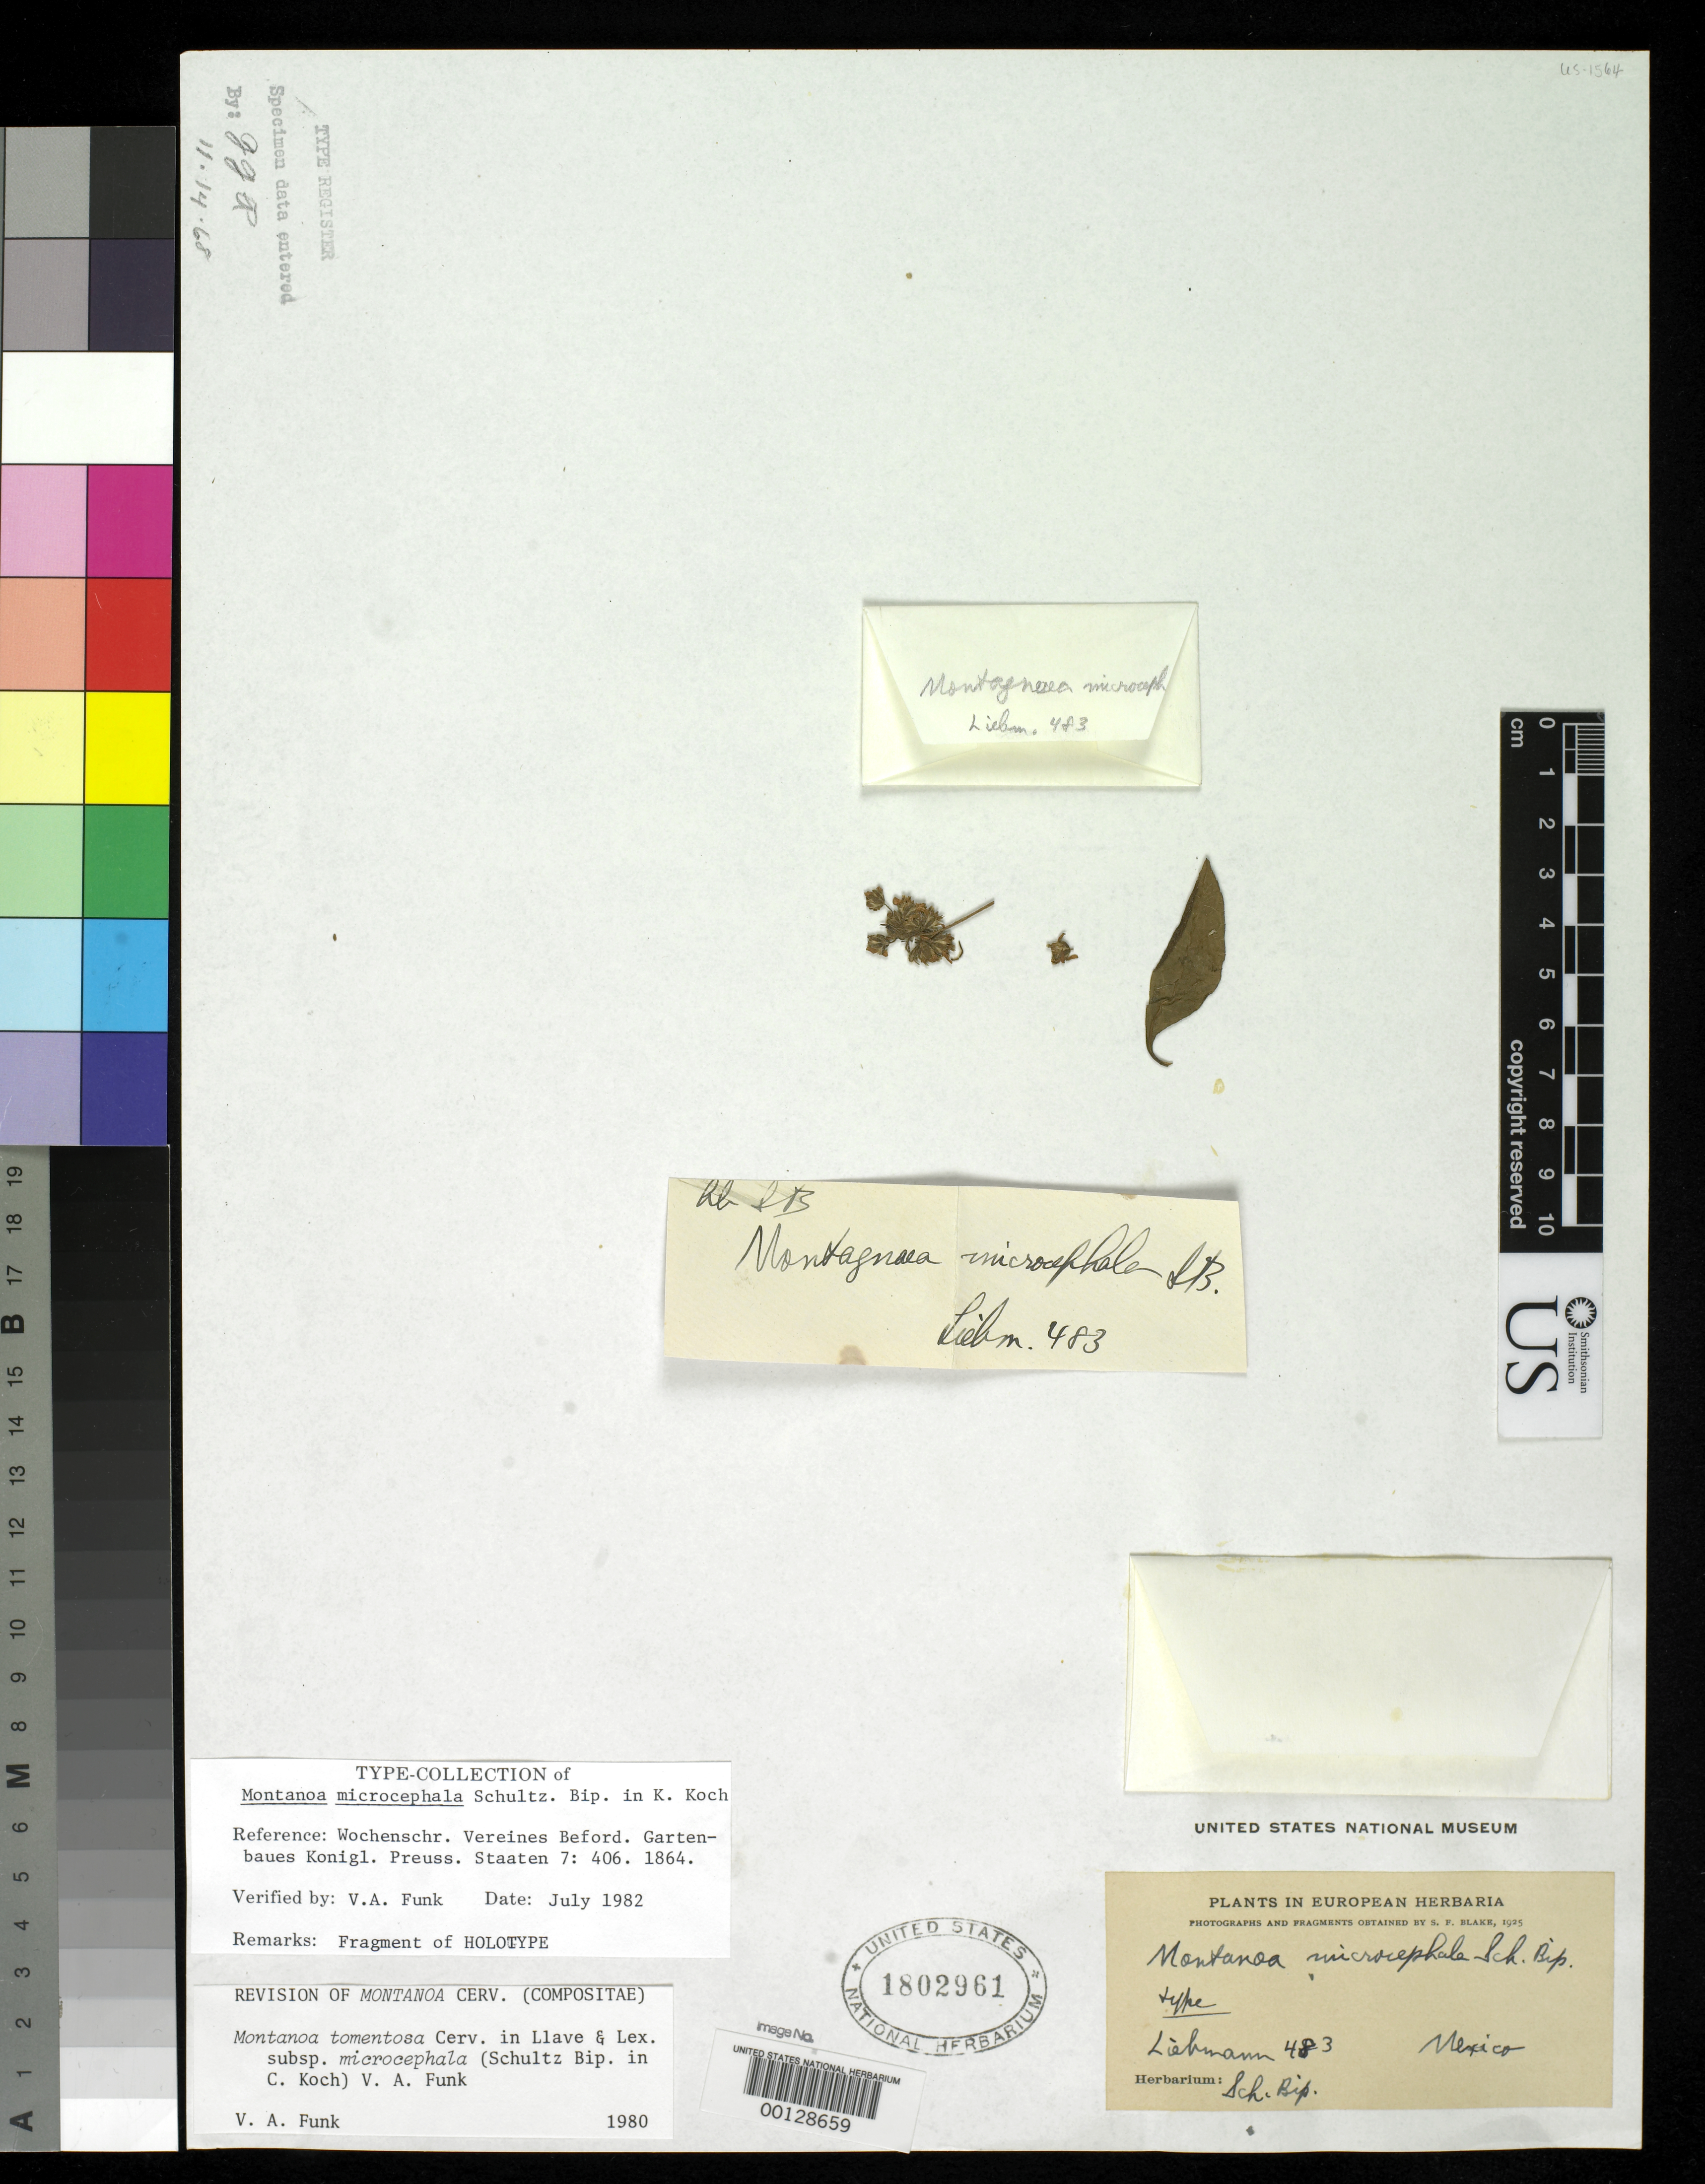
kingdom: Plantae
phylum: Tracheophyta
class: Magnoliopsida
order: Asterales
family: Asteraceae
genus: Montanoa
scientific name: Montanoa microcephala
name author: Sch. Bip.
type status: Type Material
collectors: F. M. Liebmann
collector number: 483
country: Mexico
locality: E of Monserrat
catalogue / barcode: US 1802961